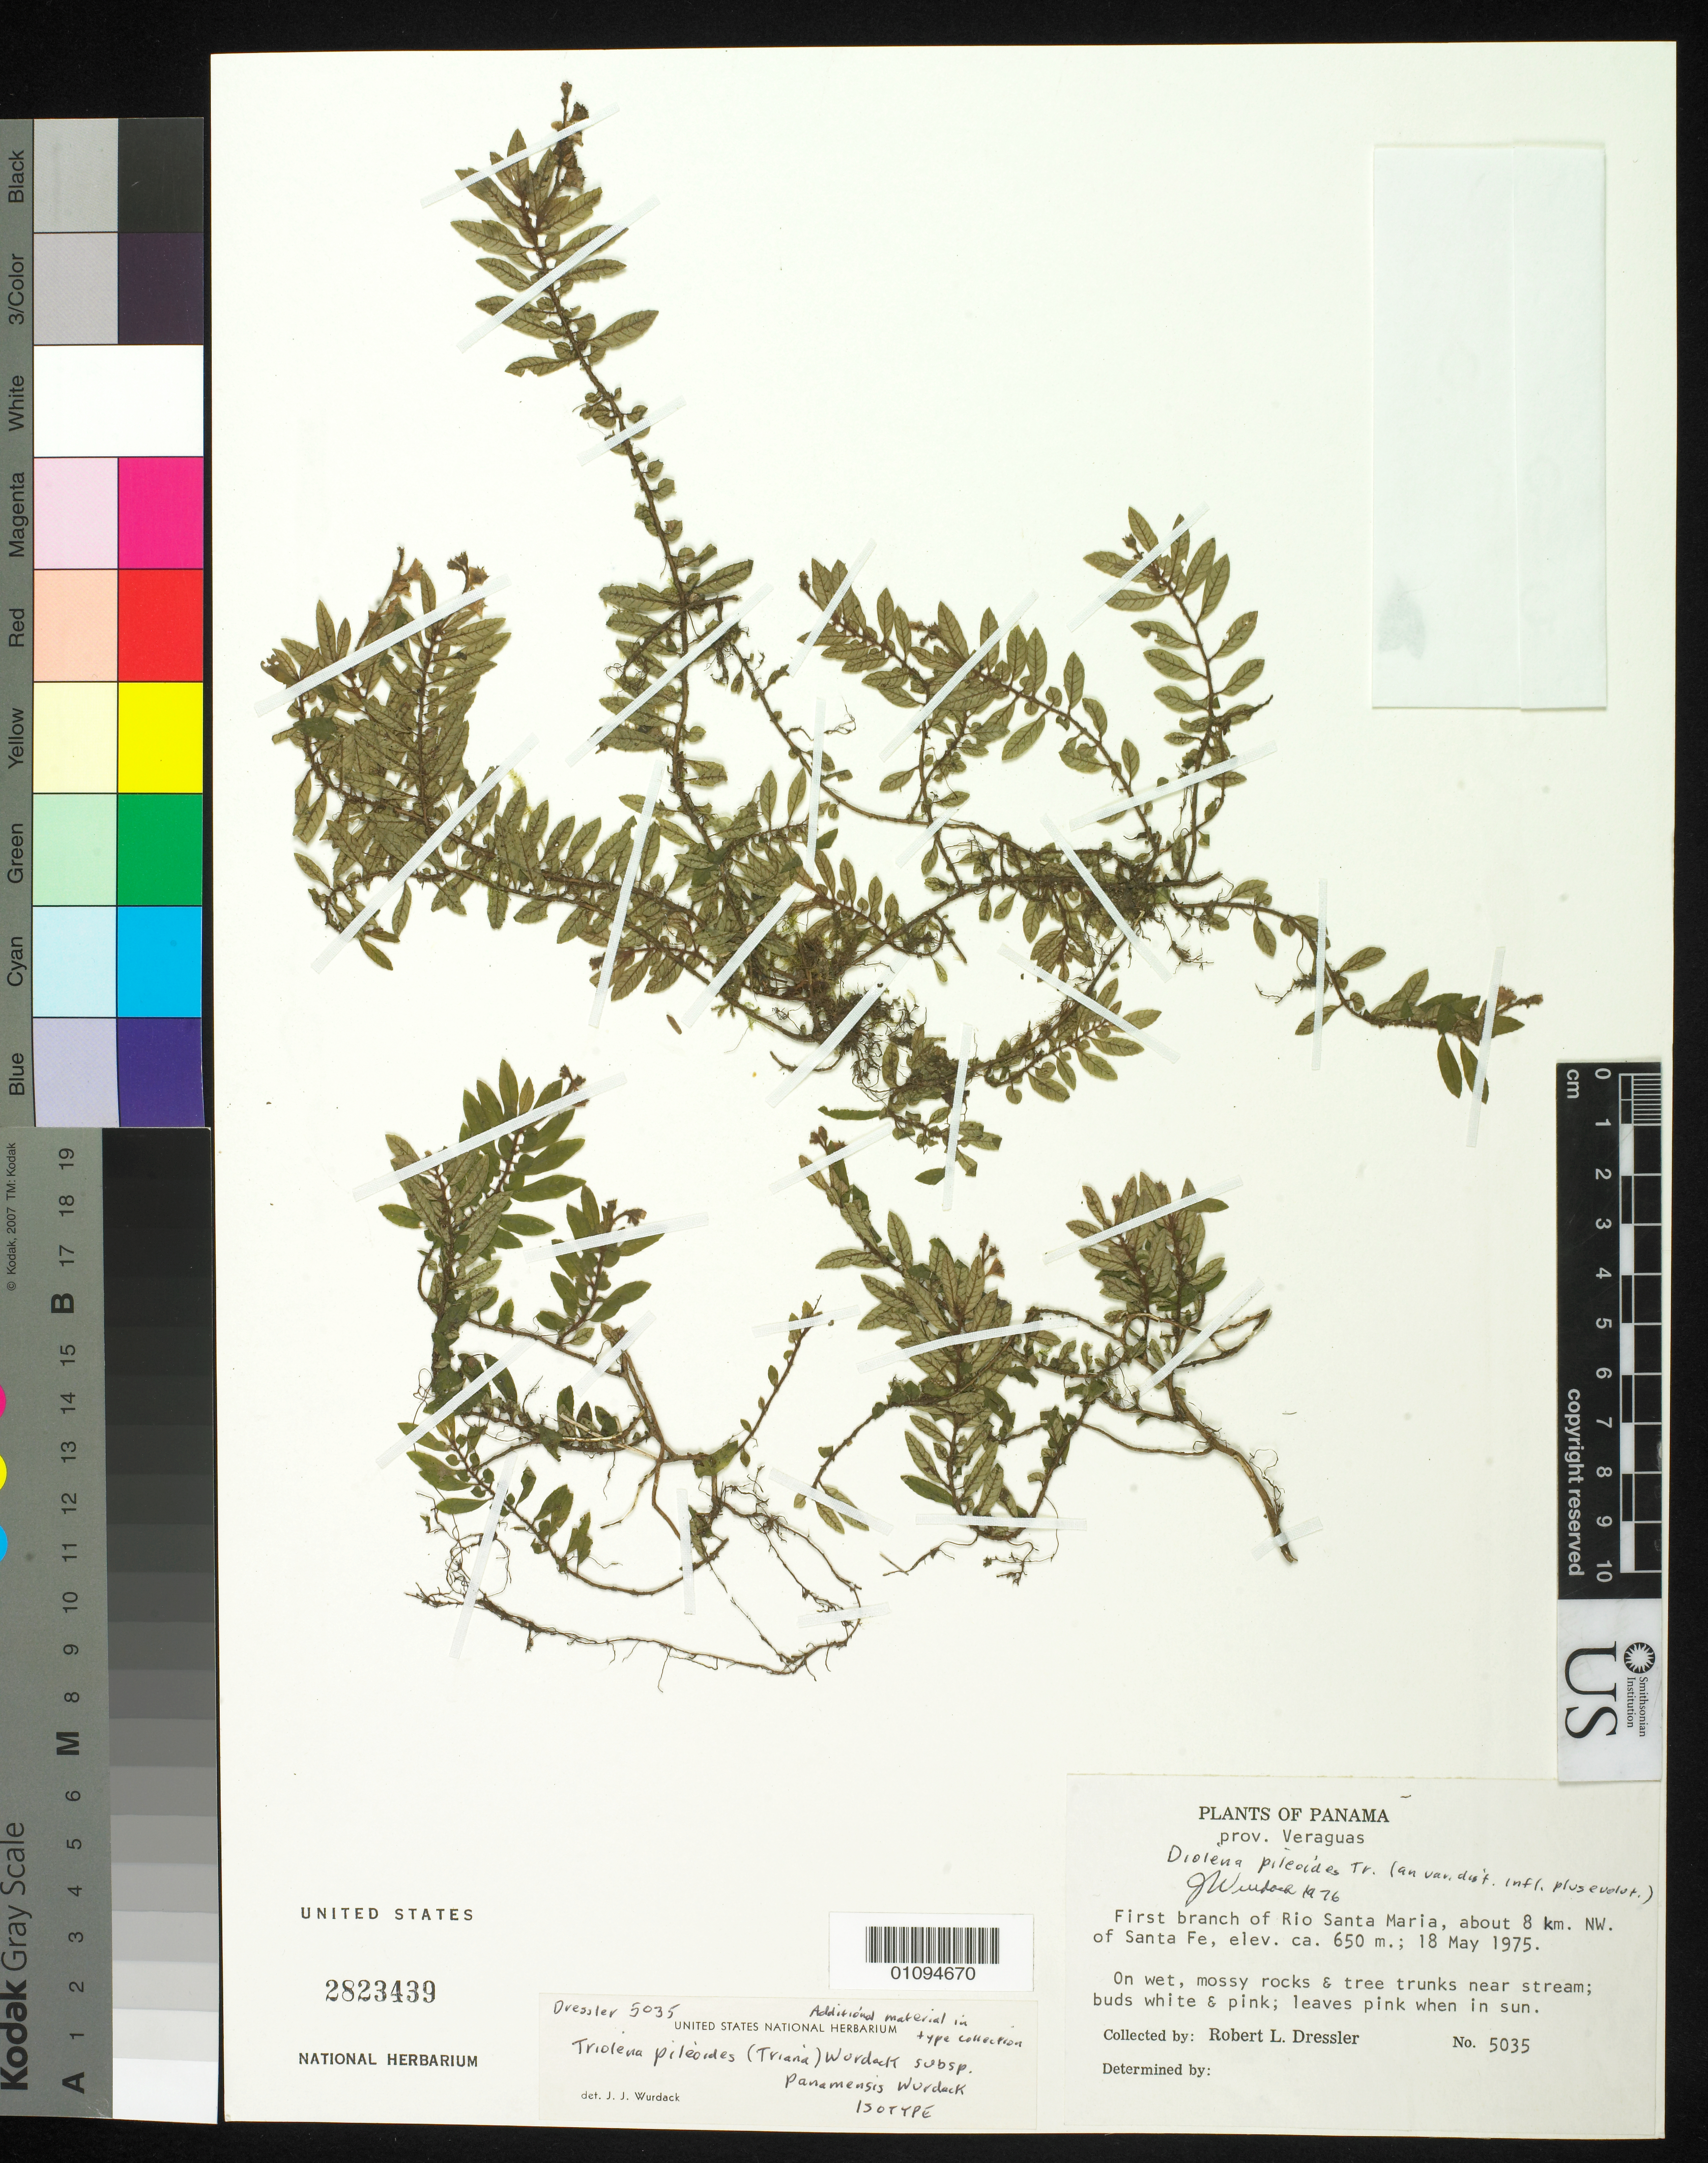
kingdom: Plantae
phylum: Tracheophyta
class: Magnoliopsida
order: Myrtales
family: Melastomataceae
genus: Triolena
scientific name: Triolena pileoides subsp. panamensis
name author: Wurdack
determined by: Wurdack, John J., (US), US (UNITED STATES)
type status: Isotype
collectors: R. Dressler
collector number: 5035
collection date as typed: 18 May 1975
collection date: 1975-05-18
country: Panama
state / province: Veraguas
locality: First branch of Rio Santa Maria, about 8 km. NW of Santa Fe.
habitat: On wet, mossy rocks and tree trunks near stream.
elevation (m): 650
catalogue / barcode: US 2823439